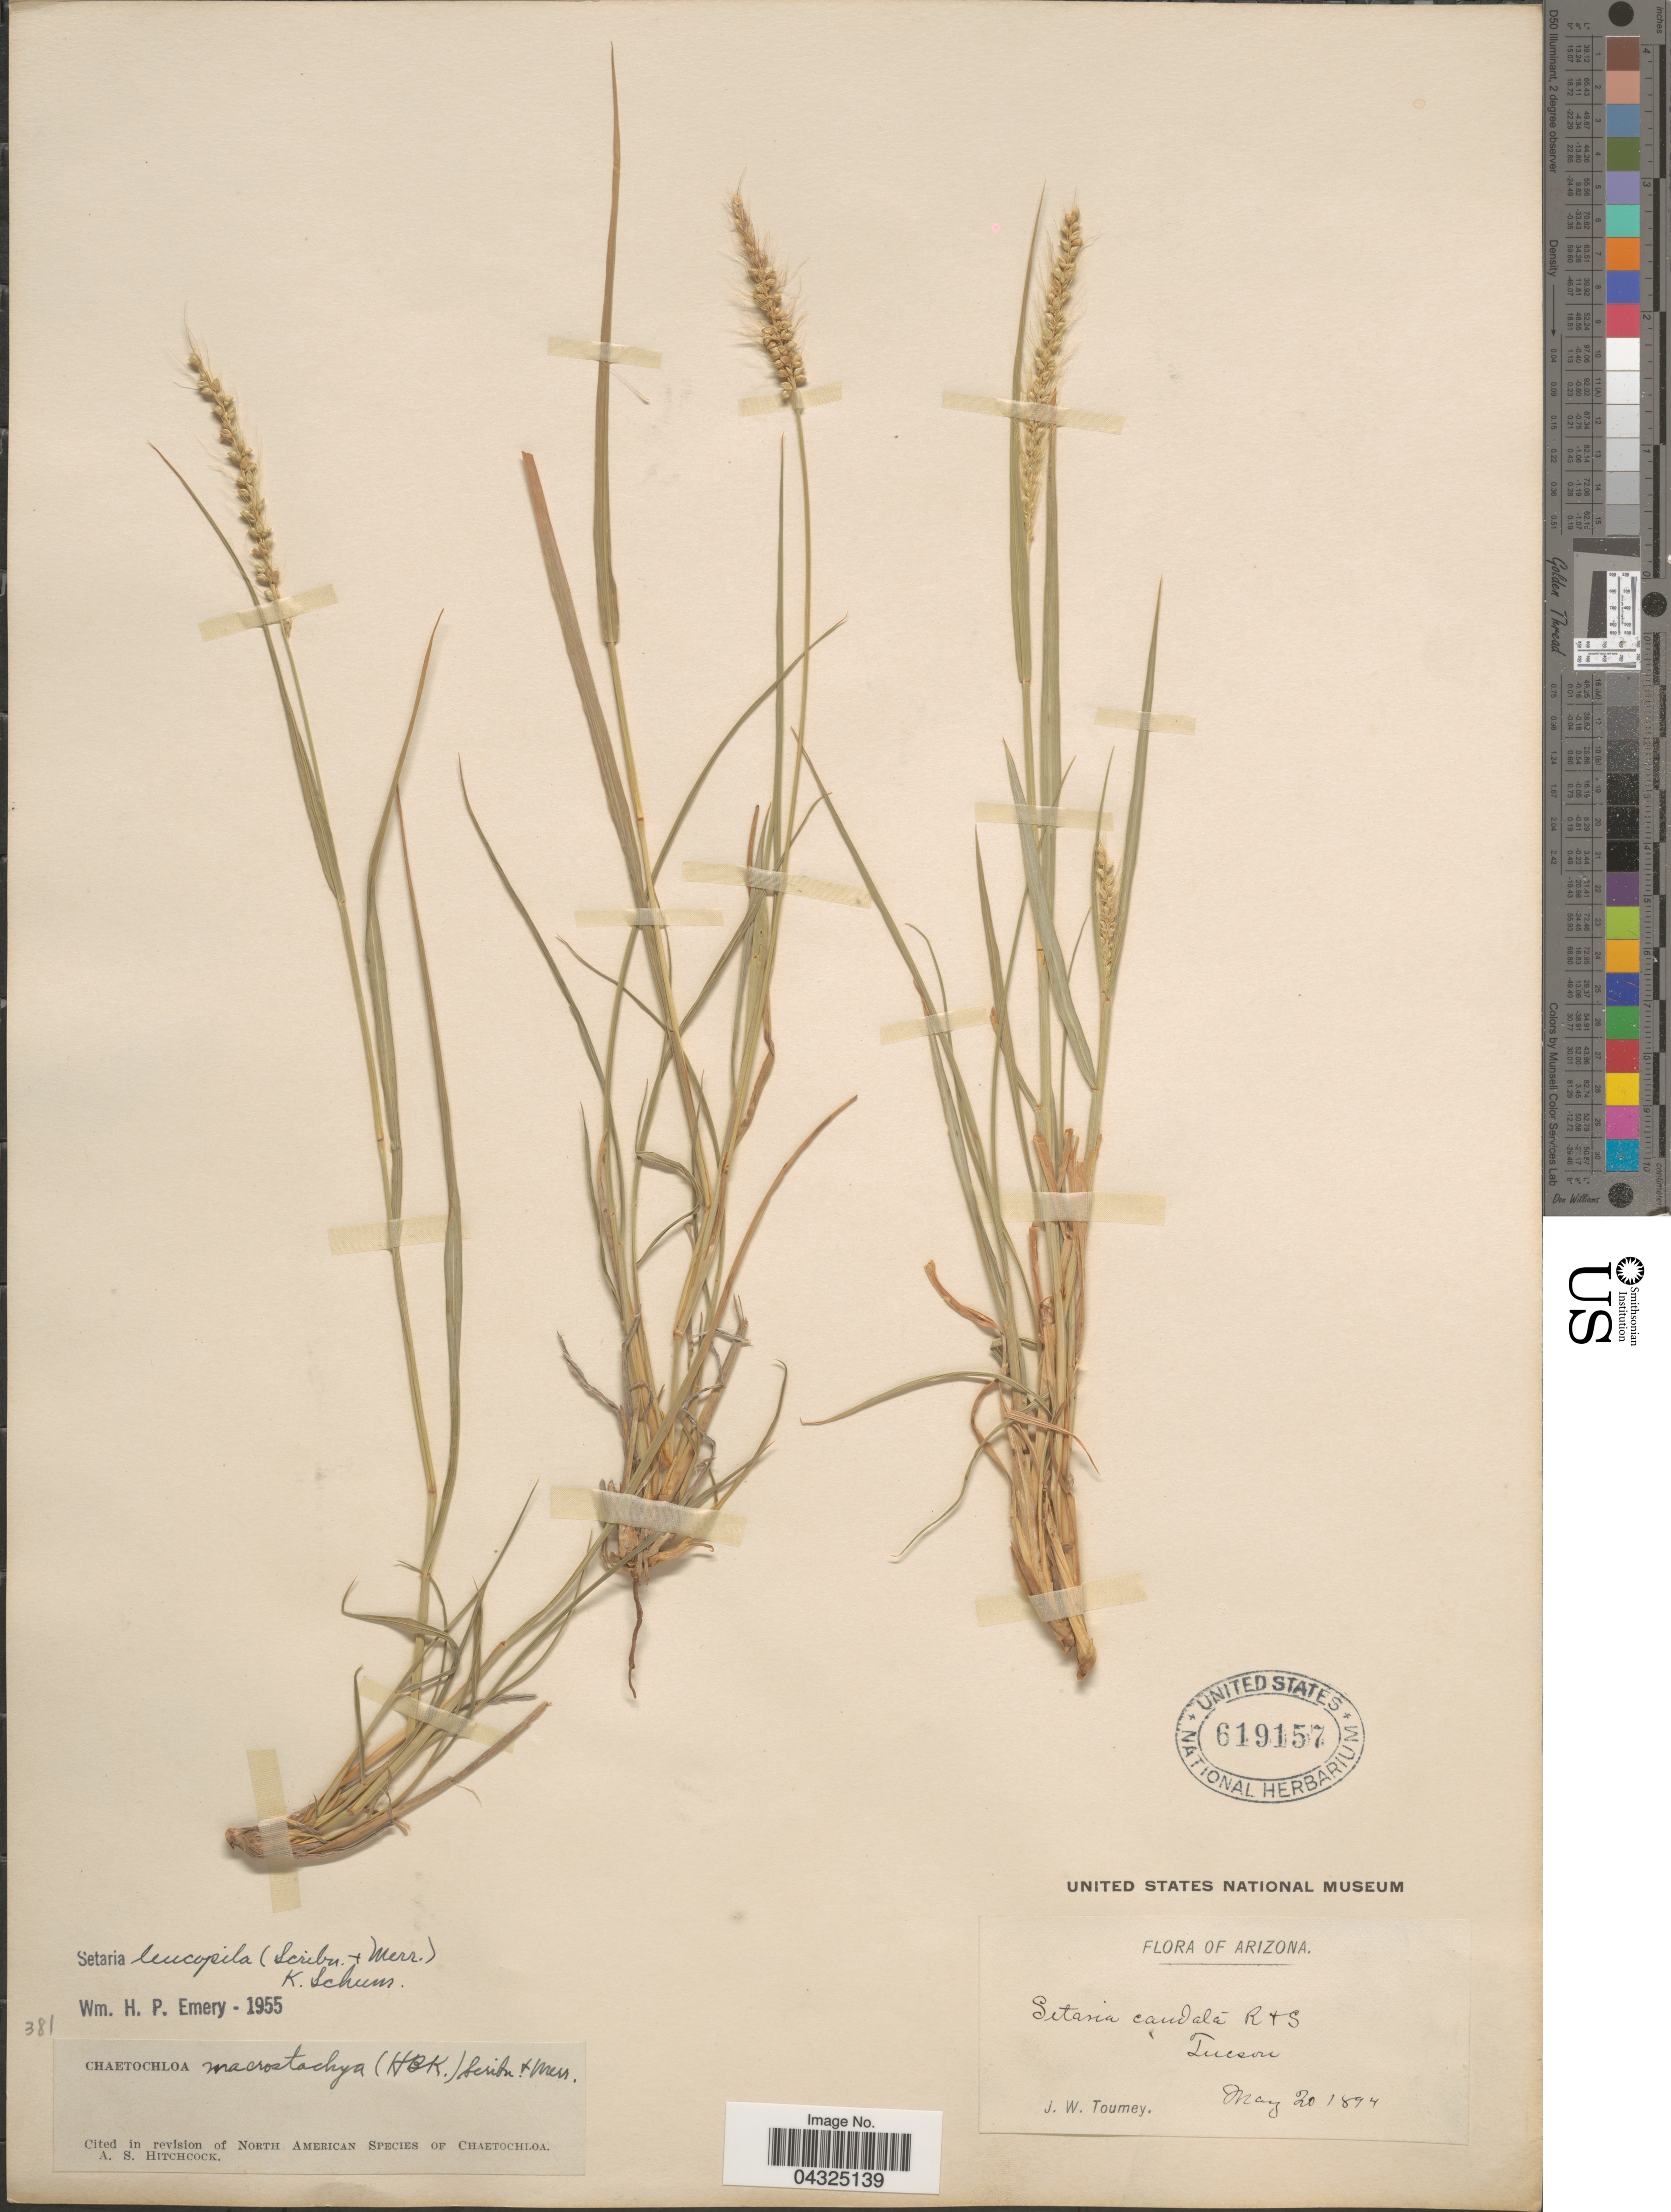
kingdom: Plantae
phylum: Tracheophyta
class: Liliopsida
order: Poales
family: Poaceae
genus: Setaria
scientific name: Setaria leucopila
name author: (Scribn. & Merr.) K. Schum.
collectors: J. W. Toumey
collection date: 1894-05-20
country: United States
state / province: Arizona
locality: Tucson.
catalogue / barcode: US 619157